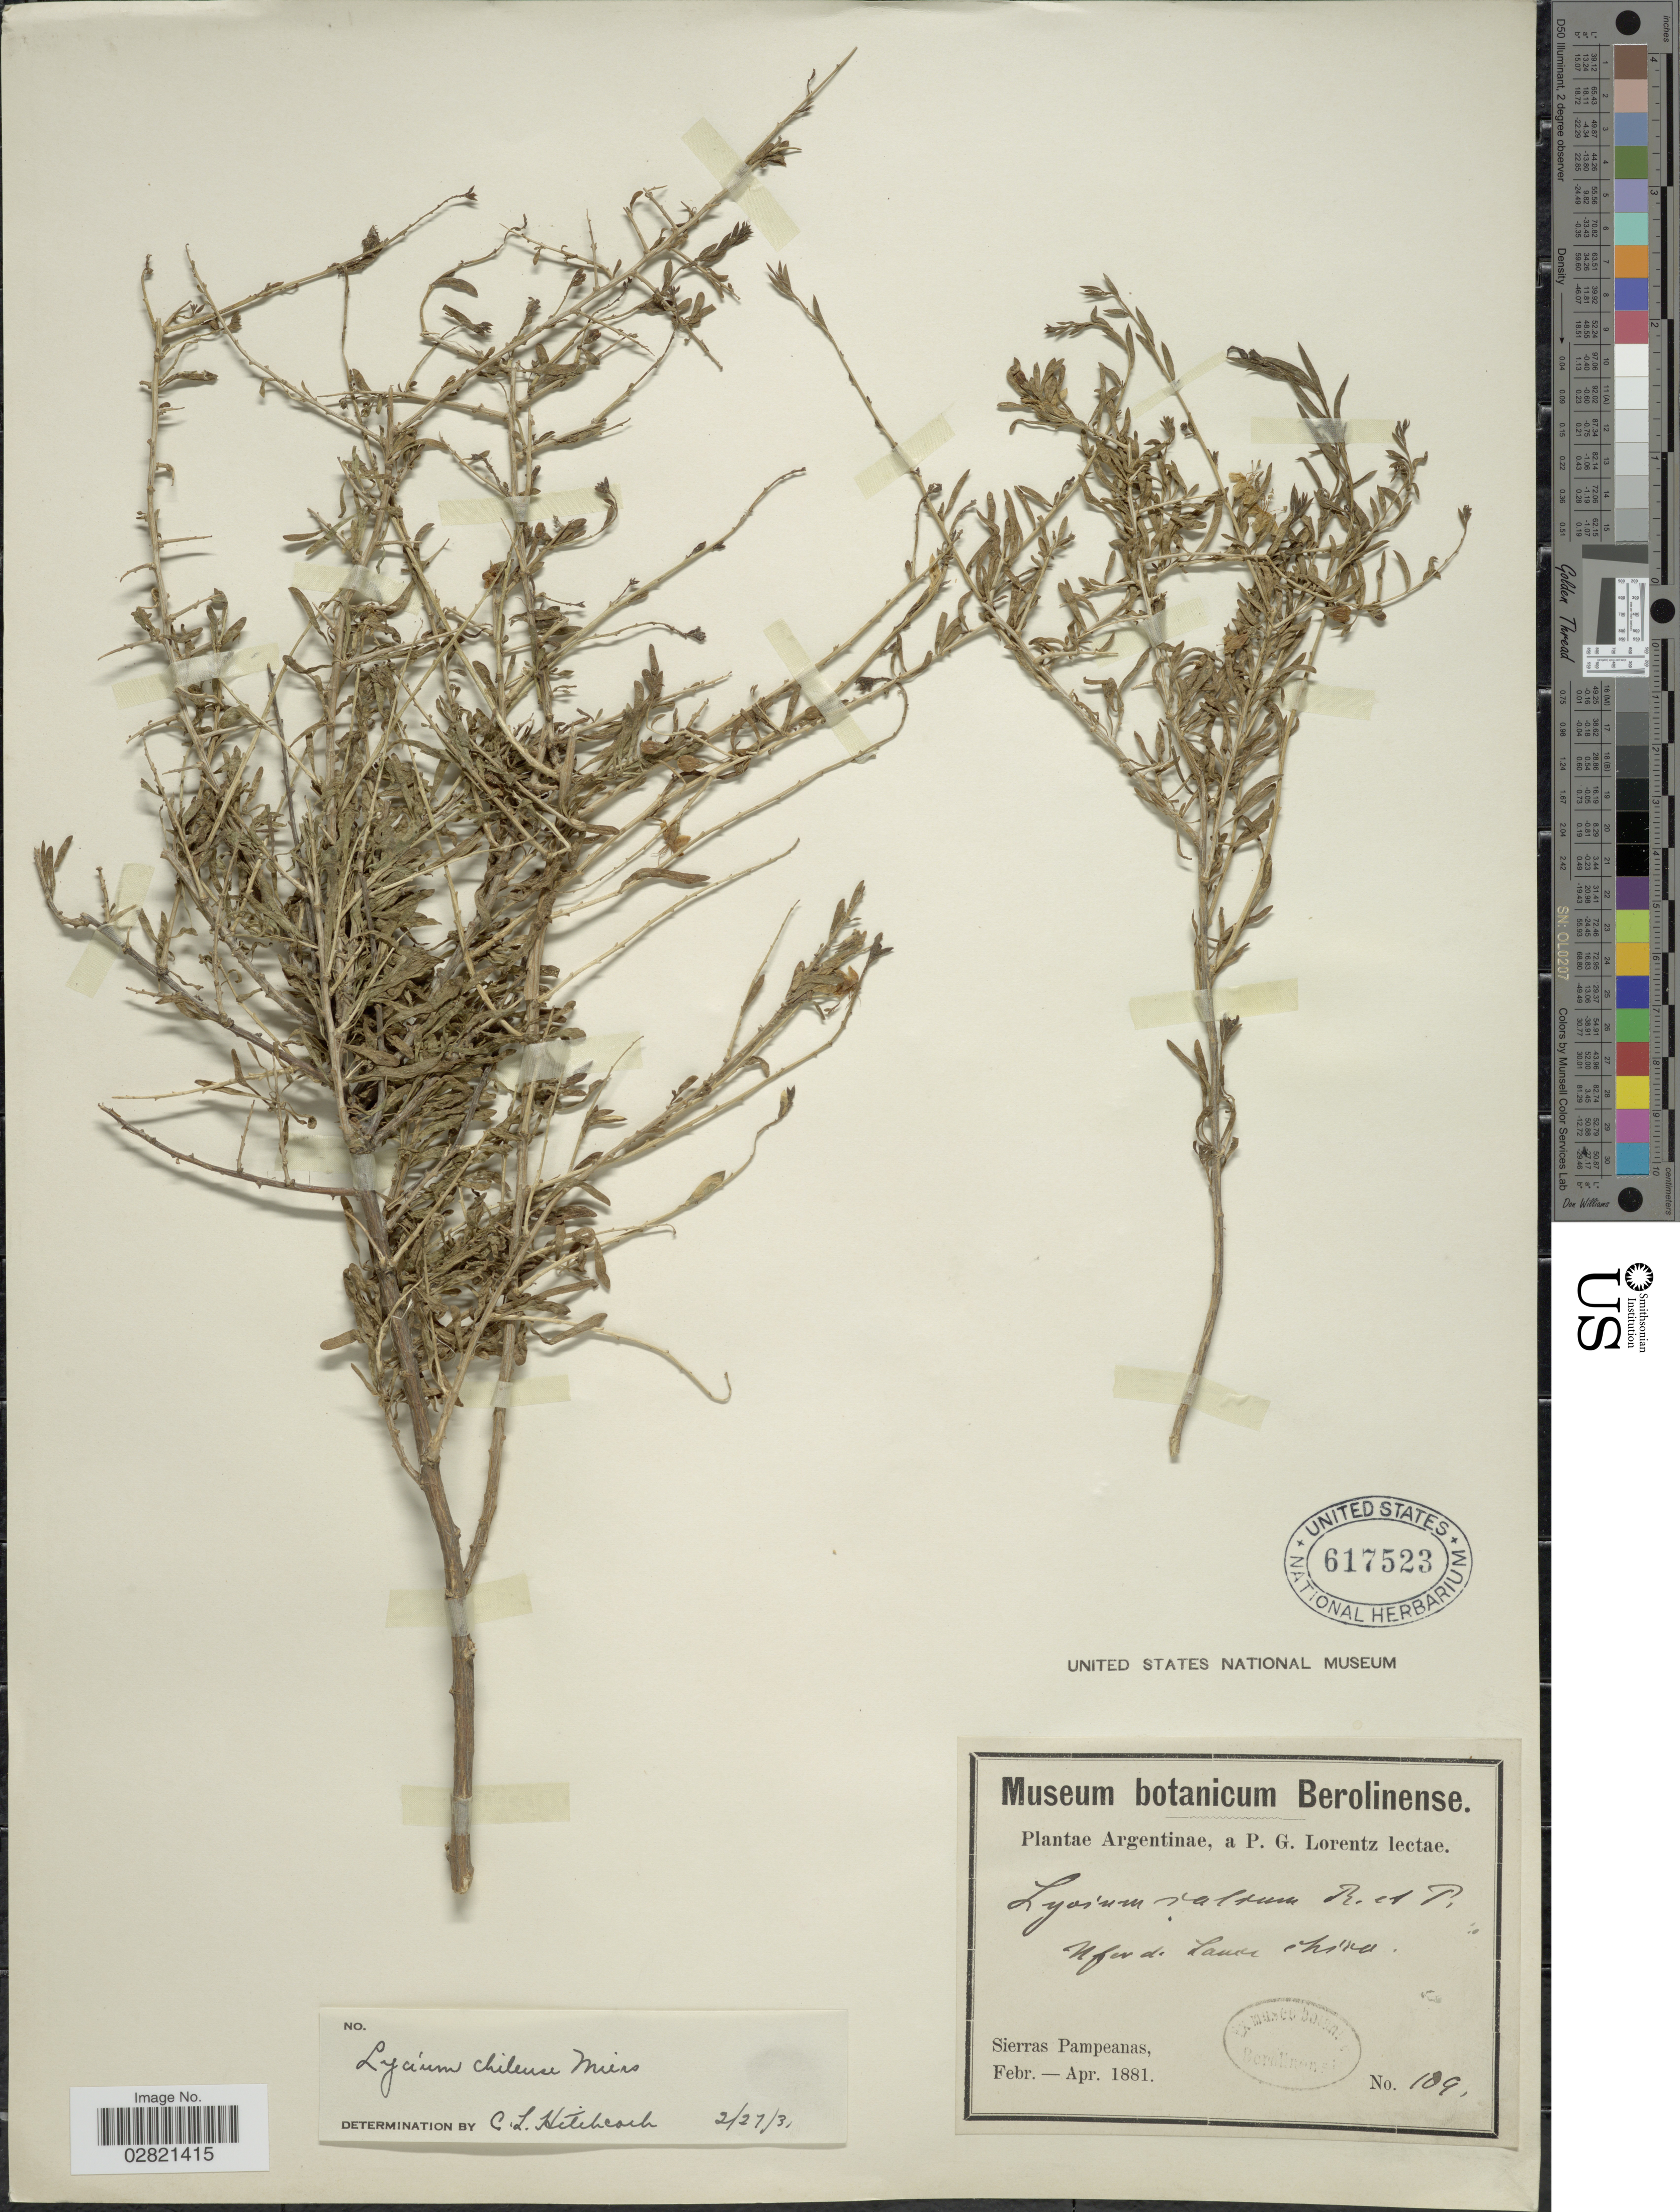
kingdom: Plantae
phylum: Tracheophyta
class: Magnoliopsida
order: Solanales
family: Solanaceae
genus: Lycium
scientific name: Lycium chilense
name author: Bertero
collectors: P. G. Lorentz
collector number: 189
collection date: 1881-02/1881-04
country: Argentina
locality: Sierras Pampeanas.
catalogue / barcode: US 617523